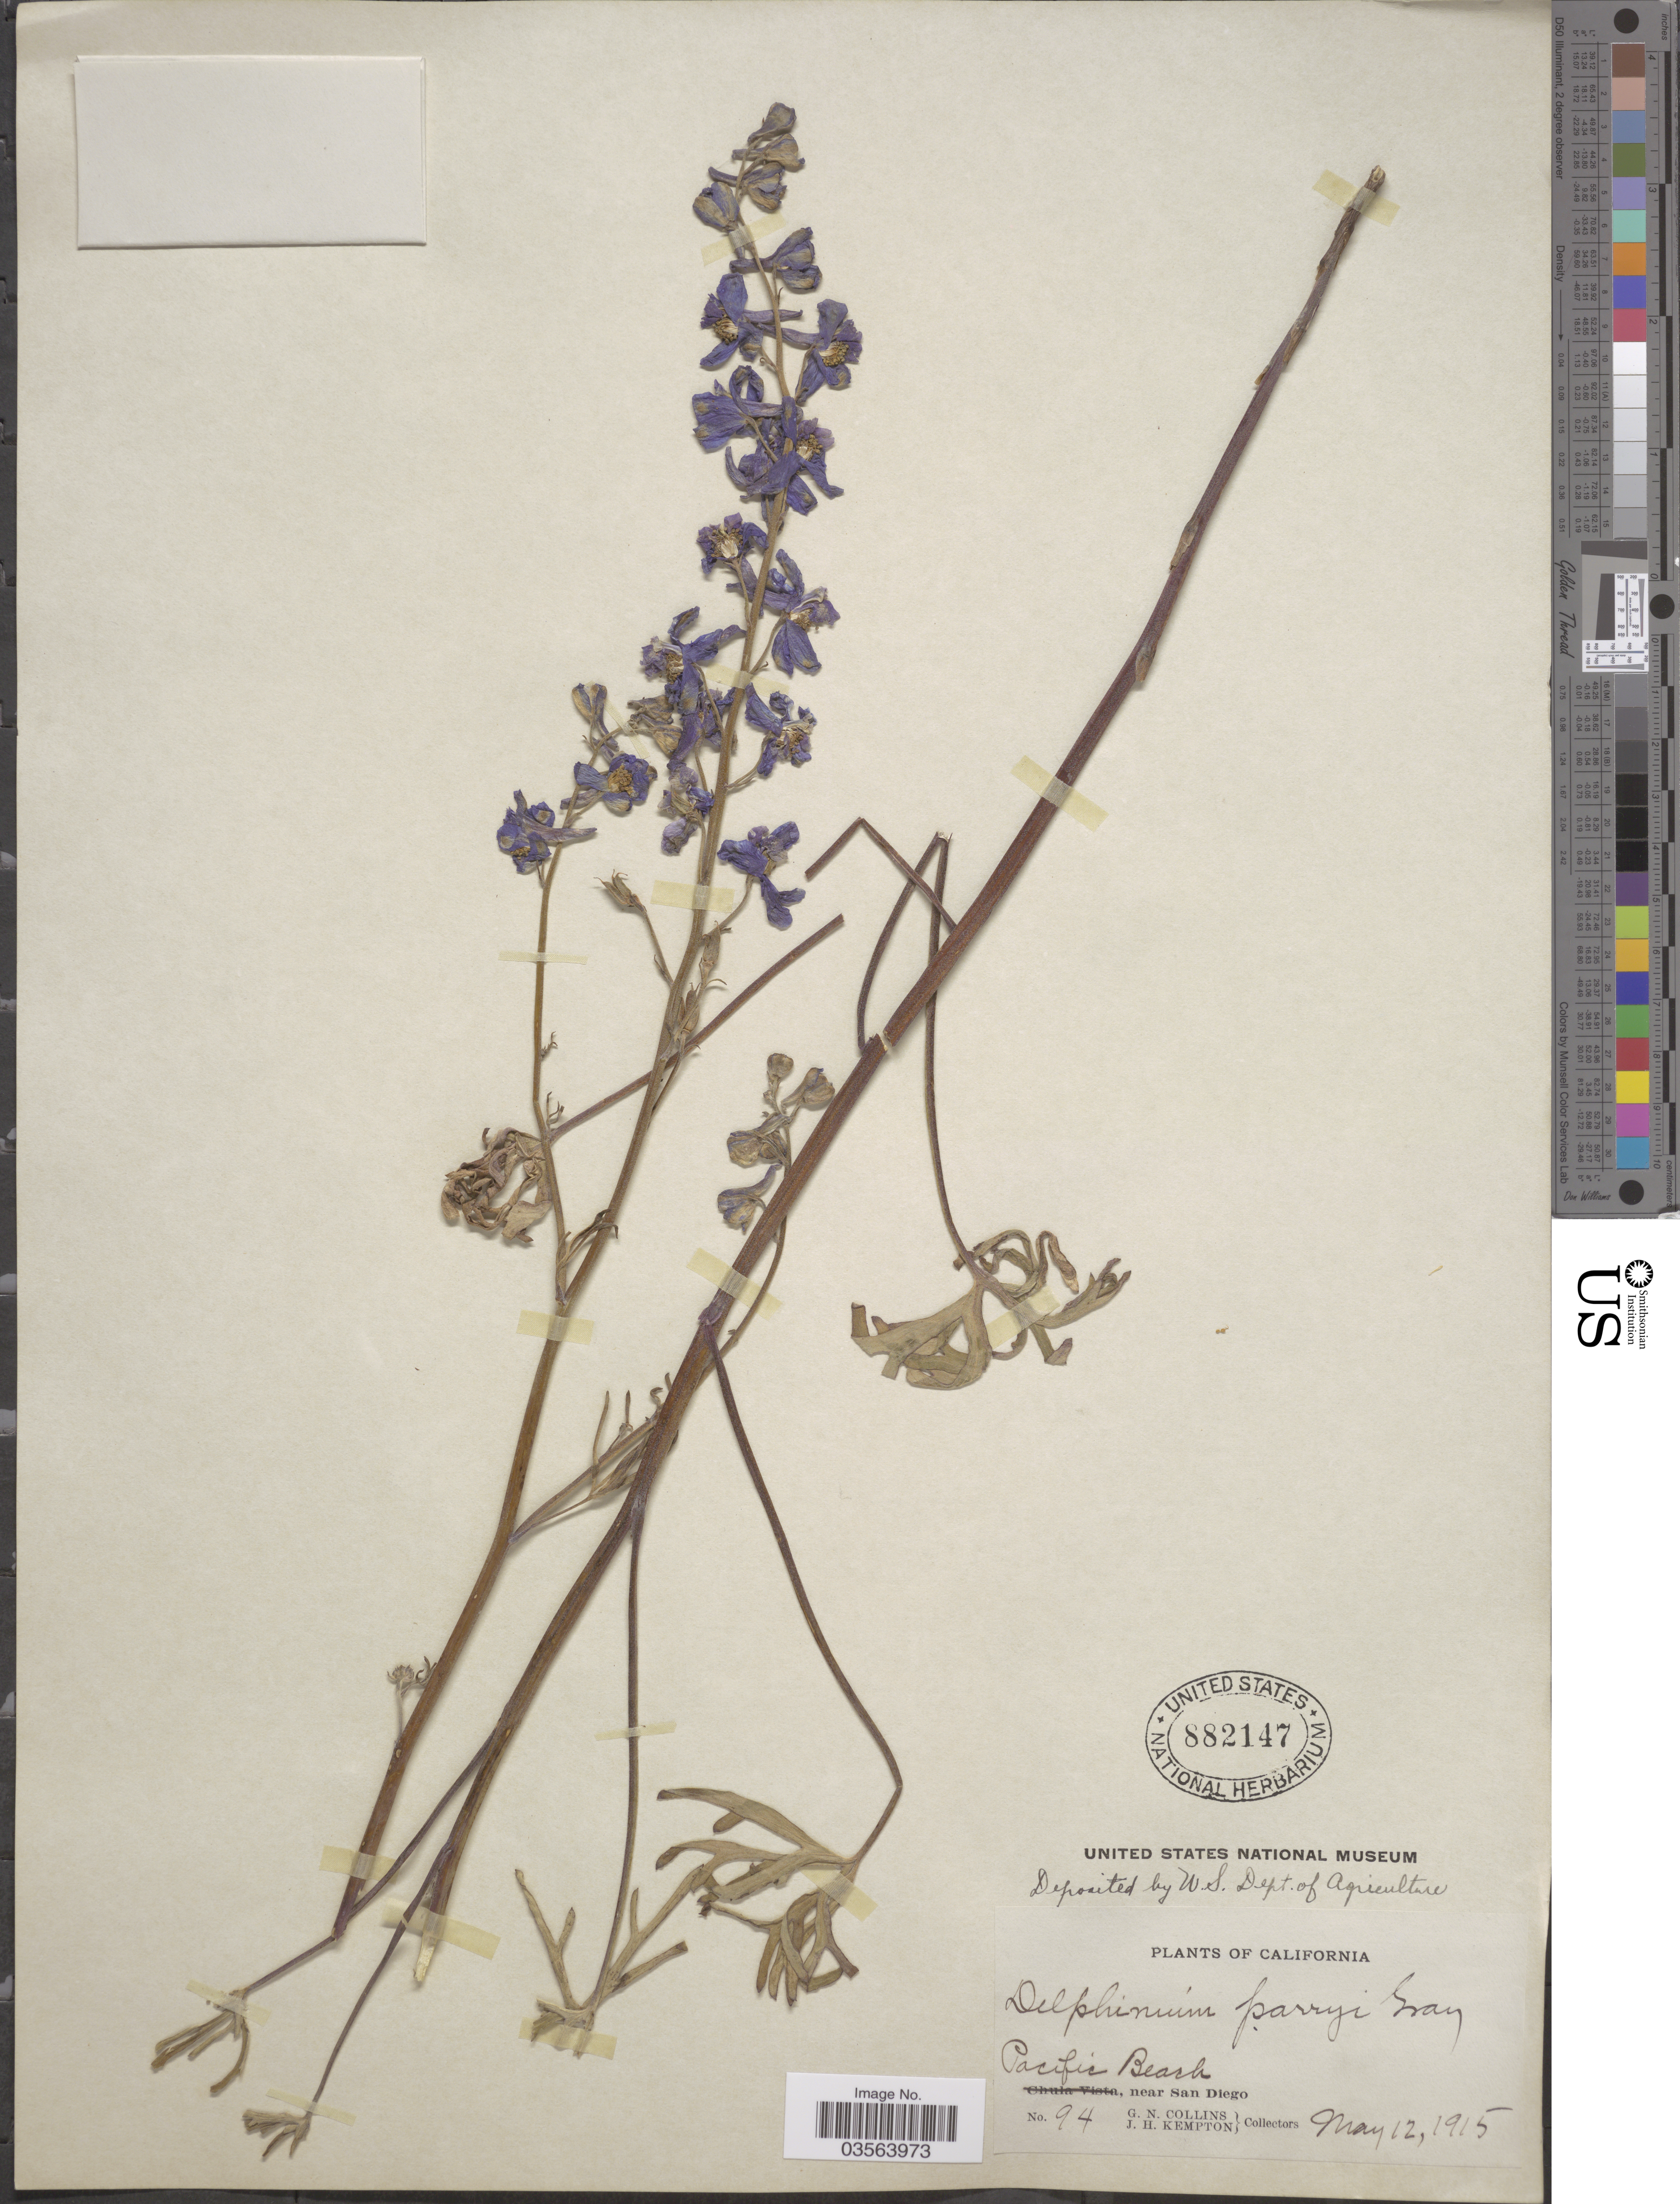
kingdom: Plantae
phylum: Tracheophyta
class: Magnoliopsida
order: Ranunculales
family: Ranunculaceae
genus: Delphinium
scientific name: Delphinium parryi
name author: A. Gray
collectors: G. Collins & J. H. Kempton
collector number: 94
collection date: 1915-05-12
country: United States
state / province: California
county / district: San Diego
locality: Pacific Beach, near San Diego.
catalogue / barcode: US 882147